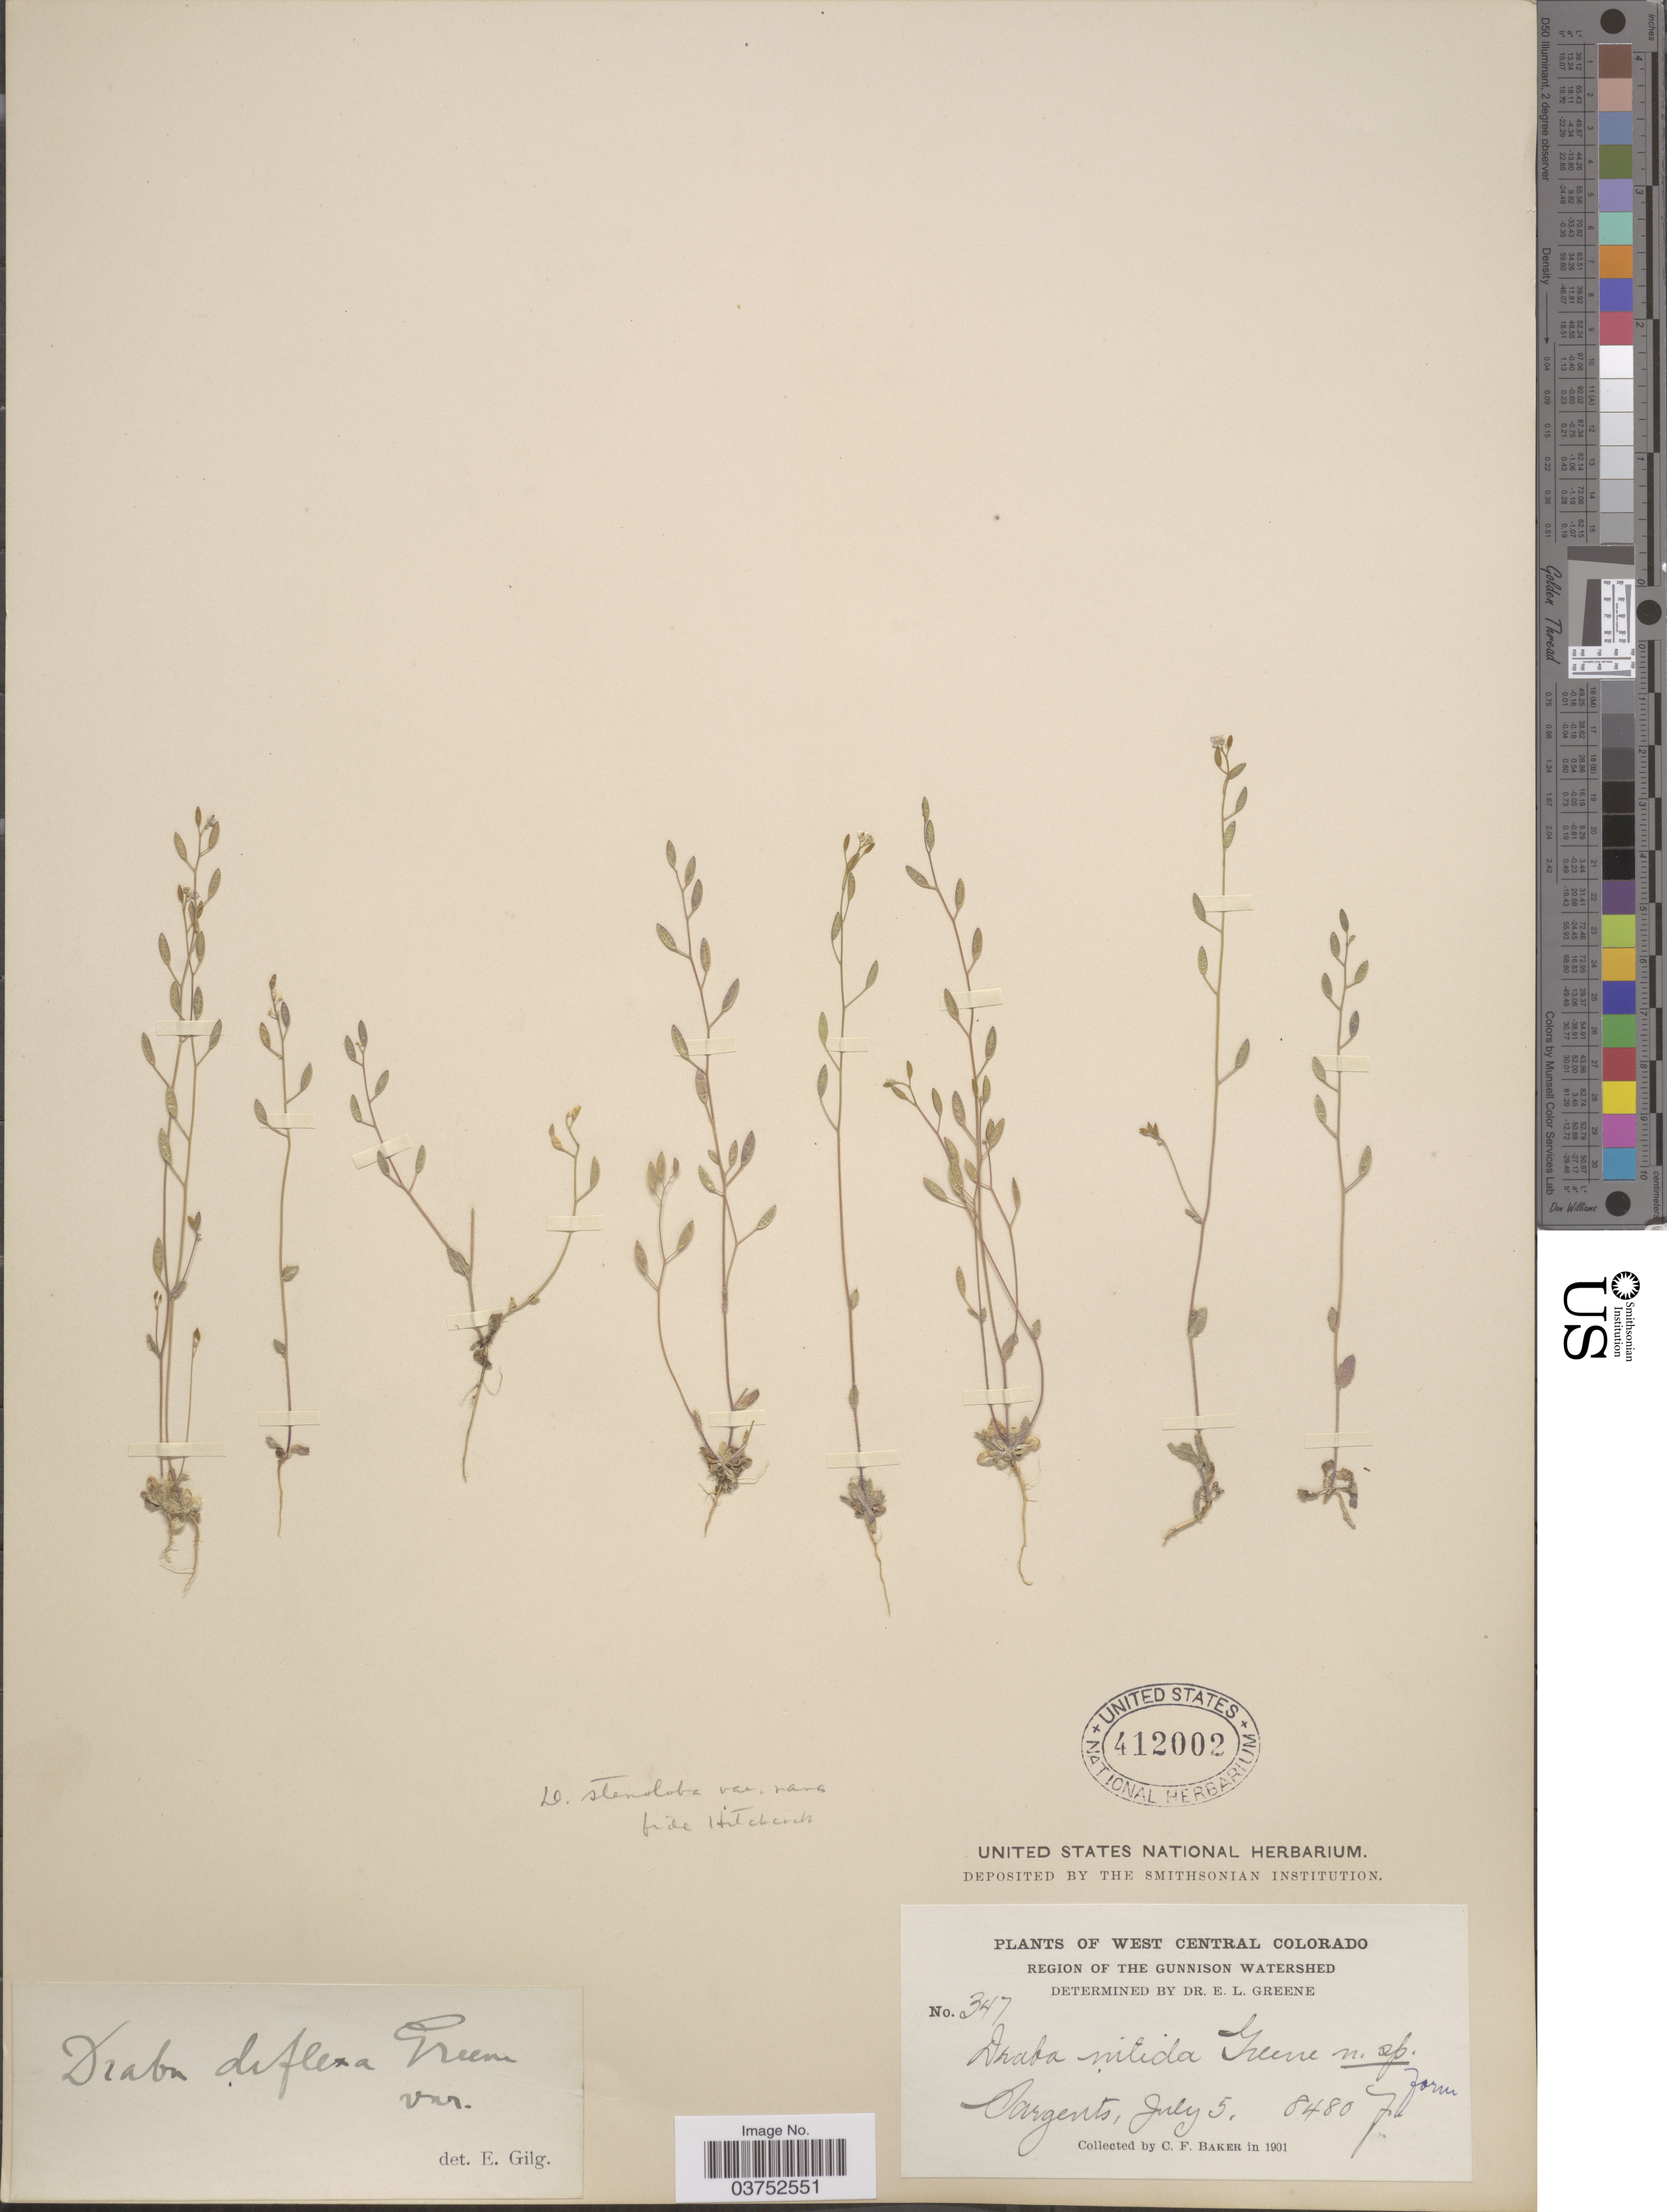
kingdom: Plantae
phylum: Tracheophyta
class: Magnoliopsida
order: Brassicales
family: Brassicaceae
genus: Draba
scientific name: Draba stenoloba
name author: Ledeb.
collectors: C. F. Baker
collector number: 347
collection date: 1901-07-05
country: United States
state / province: Colorado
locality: West Central Colorado. Region of The Gunnison Watershed. Sargents.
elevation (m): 2585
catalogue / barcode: US 412002